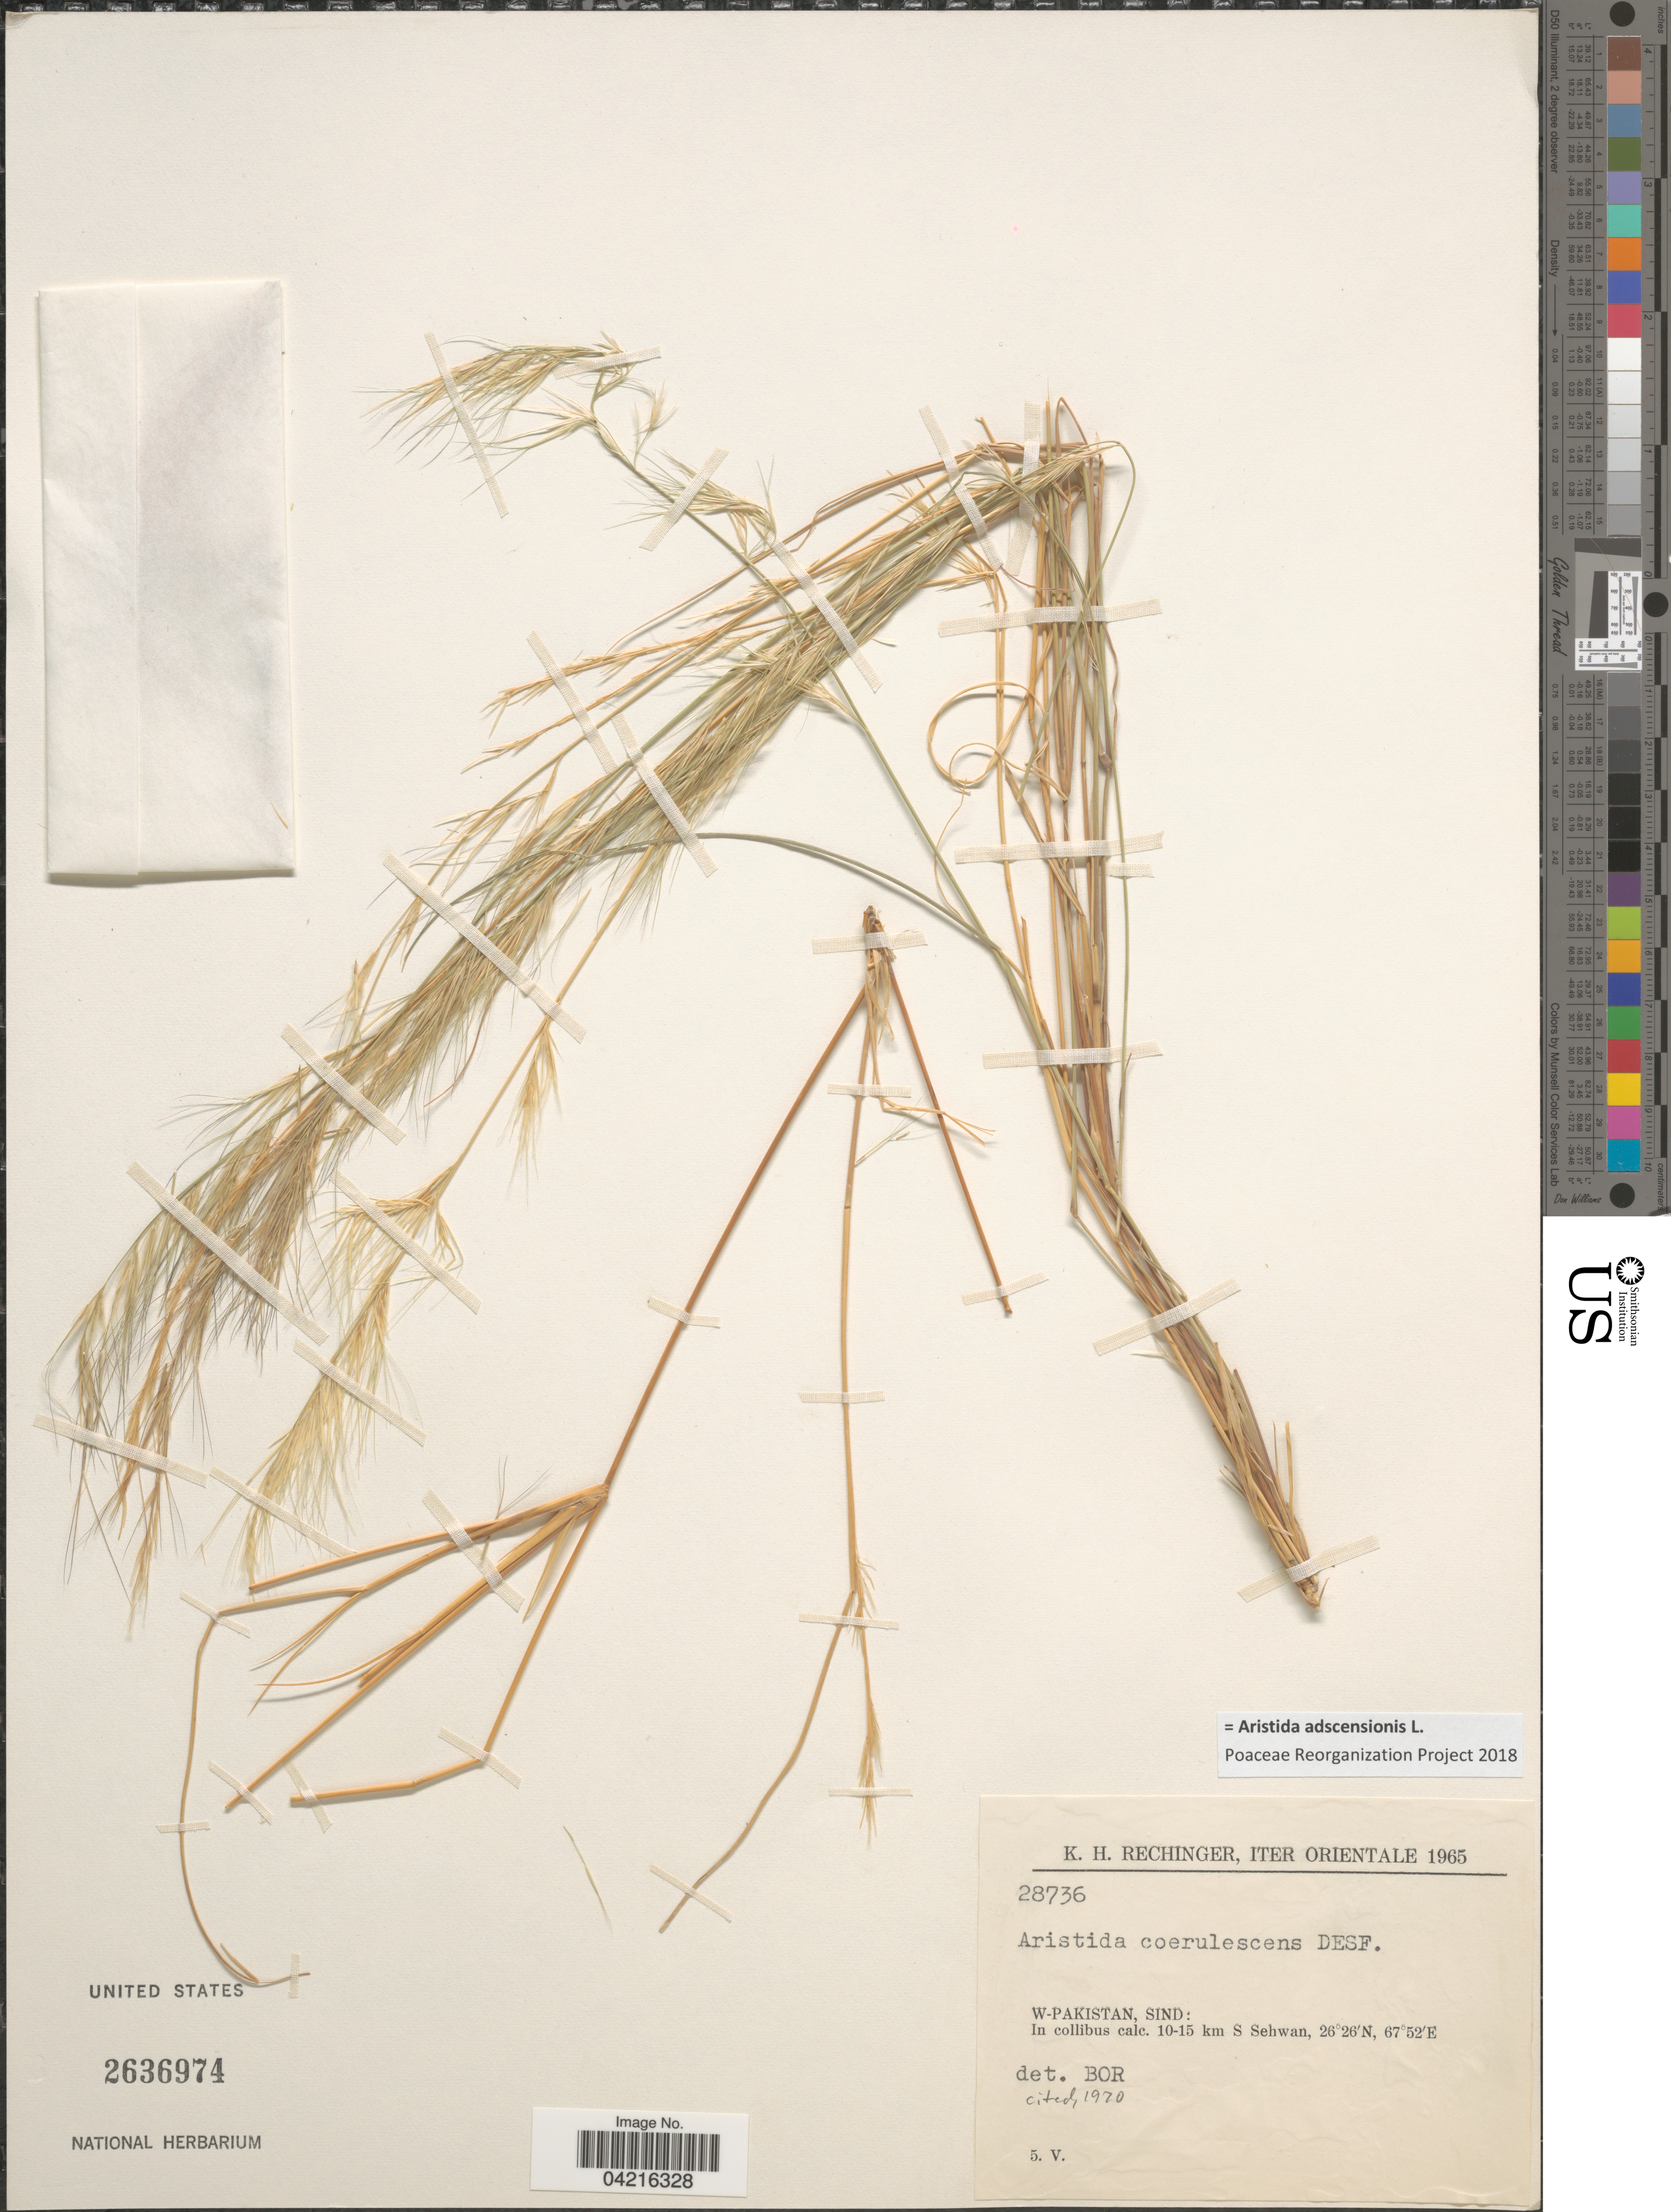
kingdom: Plantae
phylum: Tracheophyta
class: Liliopsida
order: Poales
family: Poaceae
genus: Aristida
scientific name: Aristida adscensionis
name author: L.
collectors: K. H. Rechinger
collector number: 28736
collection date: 1965-05-05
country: Pakistan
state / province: Sindh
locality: Iter Orientale 1965. W-Pakistan, Sind: In collibus calc. 10-15 km S Sehwan.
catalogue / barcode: US 2636974